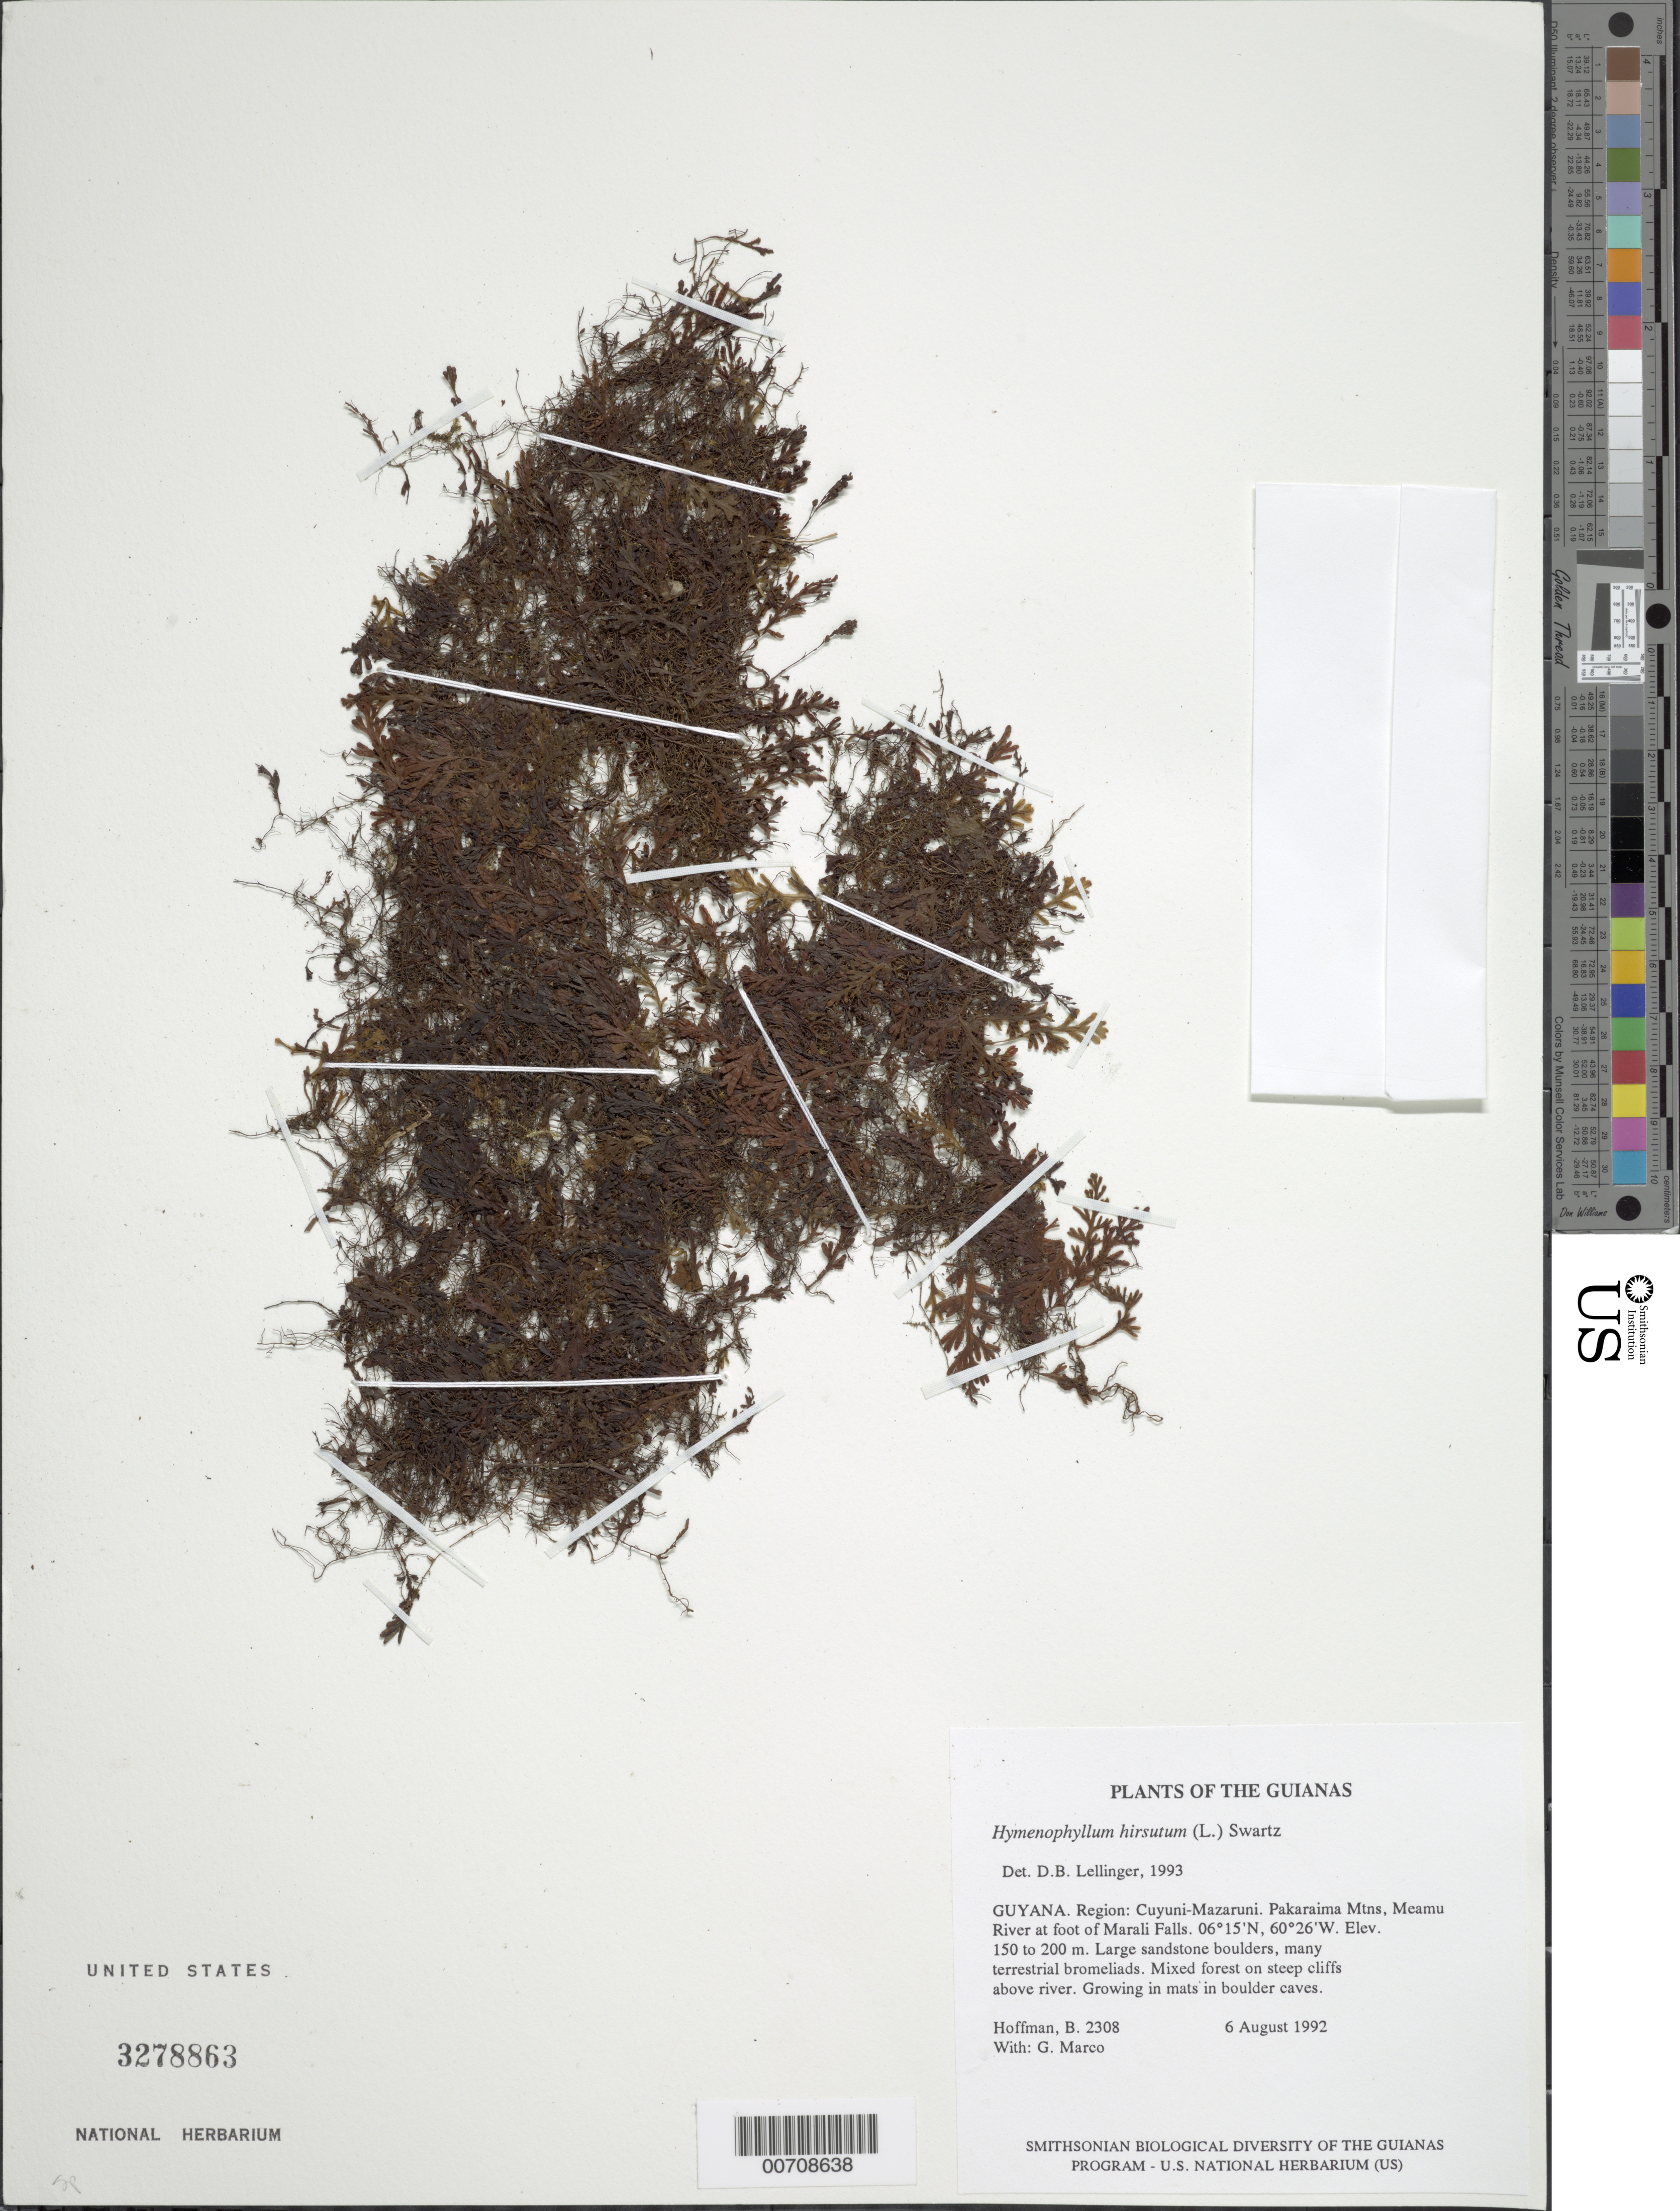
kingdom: Plantae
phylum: Tracheophyta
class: Polypodiopsida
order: Hymenophyllales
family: Hymenophyllaceae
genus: Hymenophyllum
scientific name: Hymenophyllum hirsutum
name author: (L.) Sw.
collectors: B. Hoffman & G. Marco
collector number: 2308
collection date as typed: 6 August 1992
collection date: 1992-08-06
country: Guyana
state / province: Cuyuni-Mazaruni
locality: Pakaraima Mountains, Meamu River at foot of Marali Falls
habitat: Large sandstone boulders, many terrestrial bromeliads. Mixed forest on steep cliffs above river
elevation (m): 150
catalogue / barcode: US 3278863